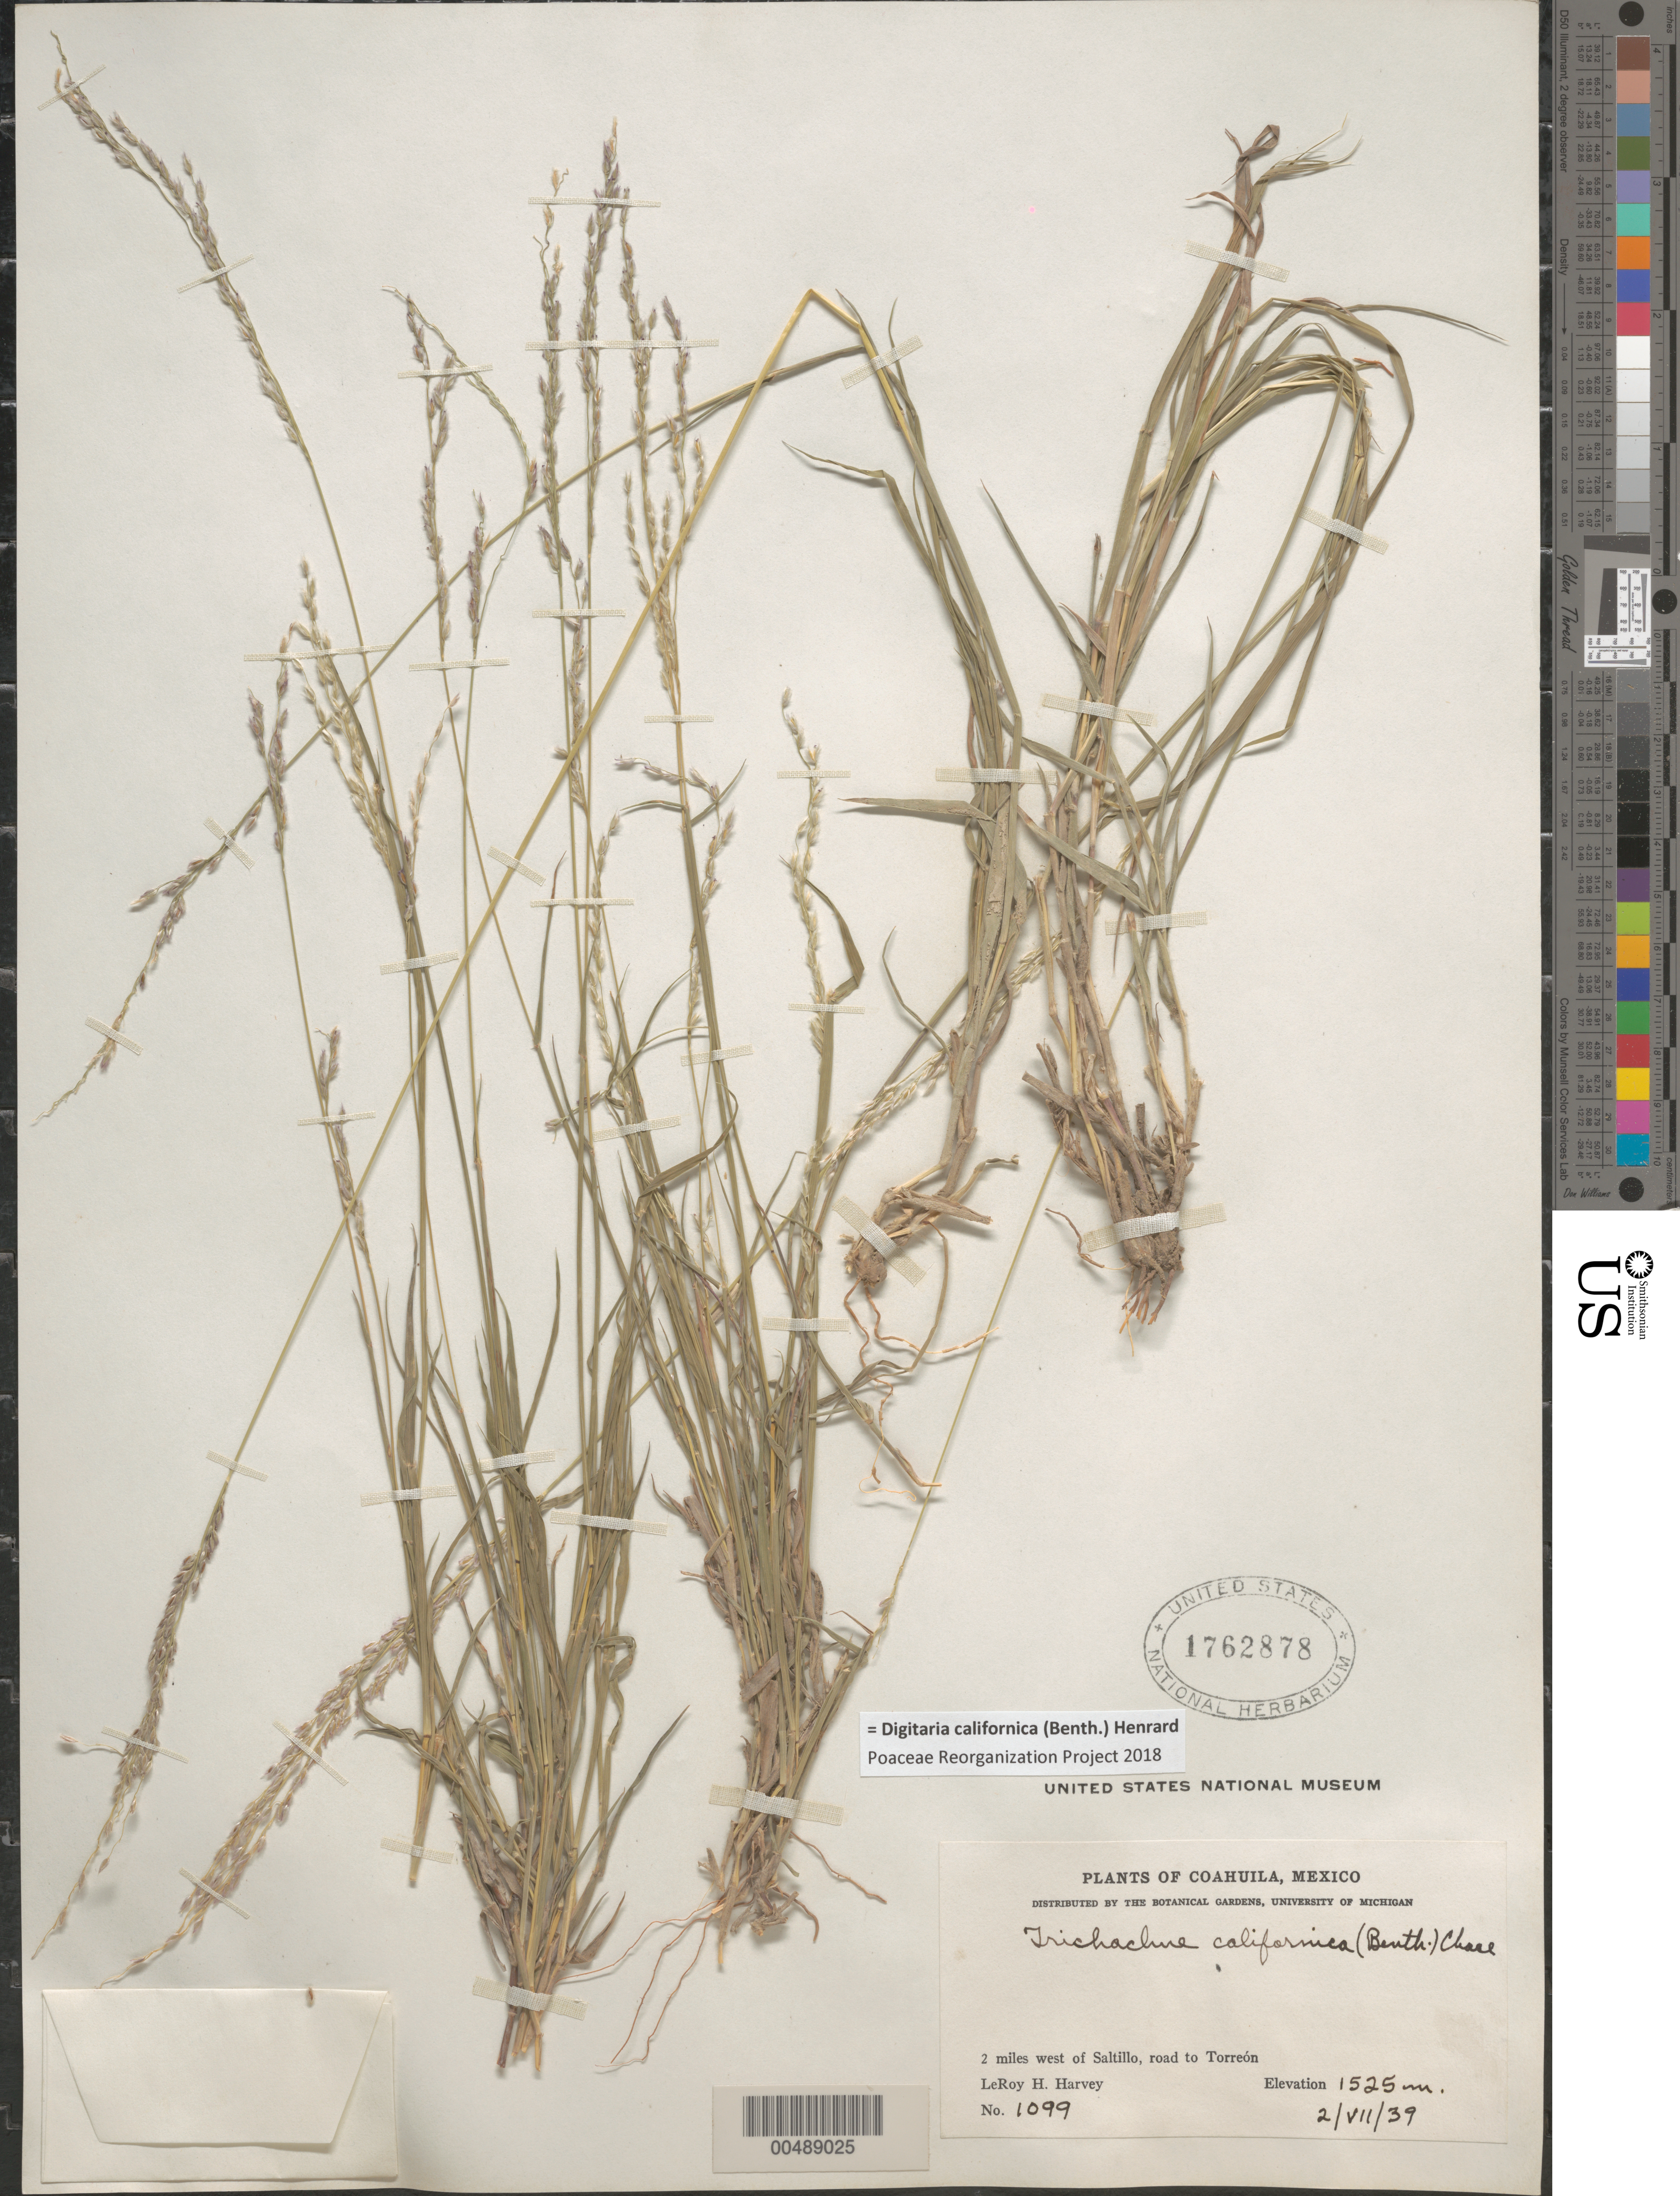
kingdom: Plantae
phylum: Tracheophyta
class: Liliopsida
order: Poales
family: Poaceae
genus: Digitaria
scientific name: Digitaria californica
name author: (Benth.) Henr.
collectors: L. H. Harvey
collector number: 1099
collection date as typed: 2 Jul 1939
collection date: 1939-07-02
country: Mexico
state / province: Coahuila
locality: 2 mi W of Saltillo, rd to Torreón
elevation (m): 1525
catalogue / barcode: US 1762878